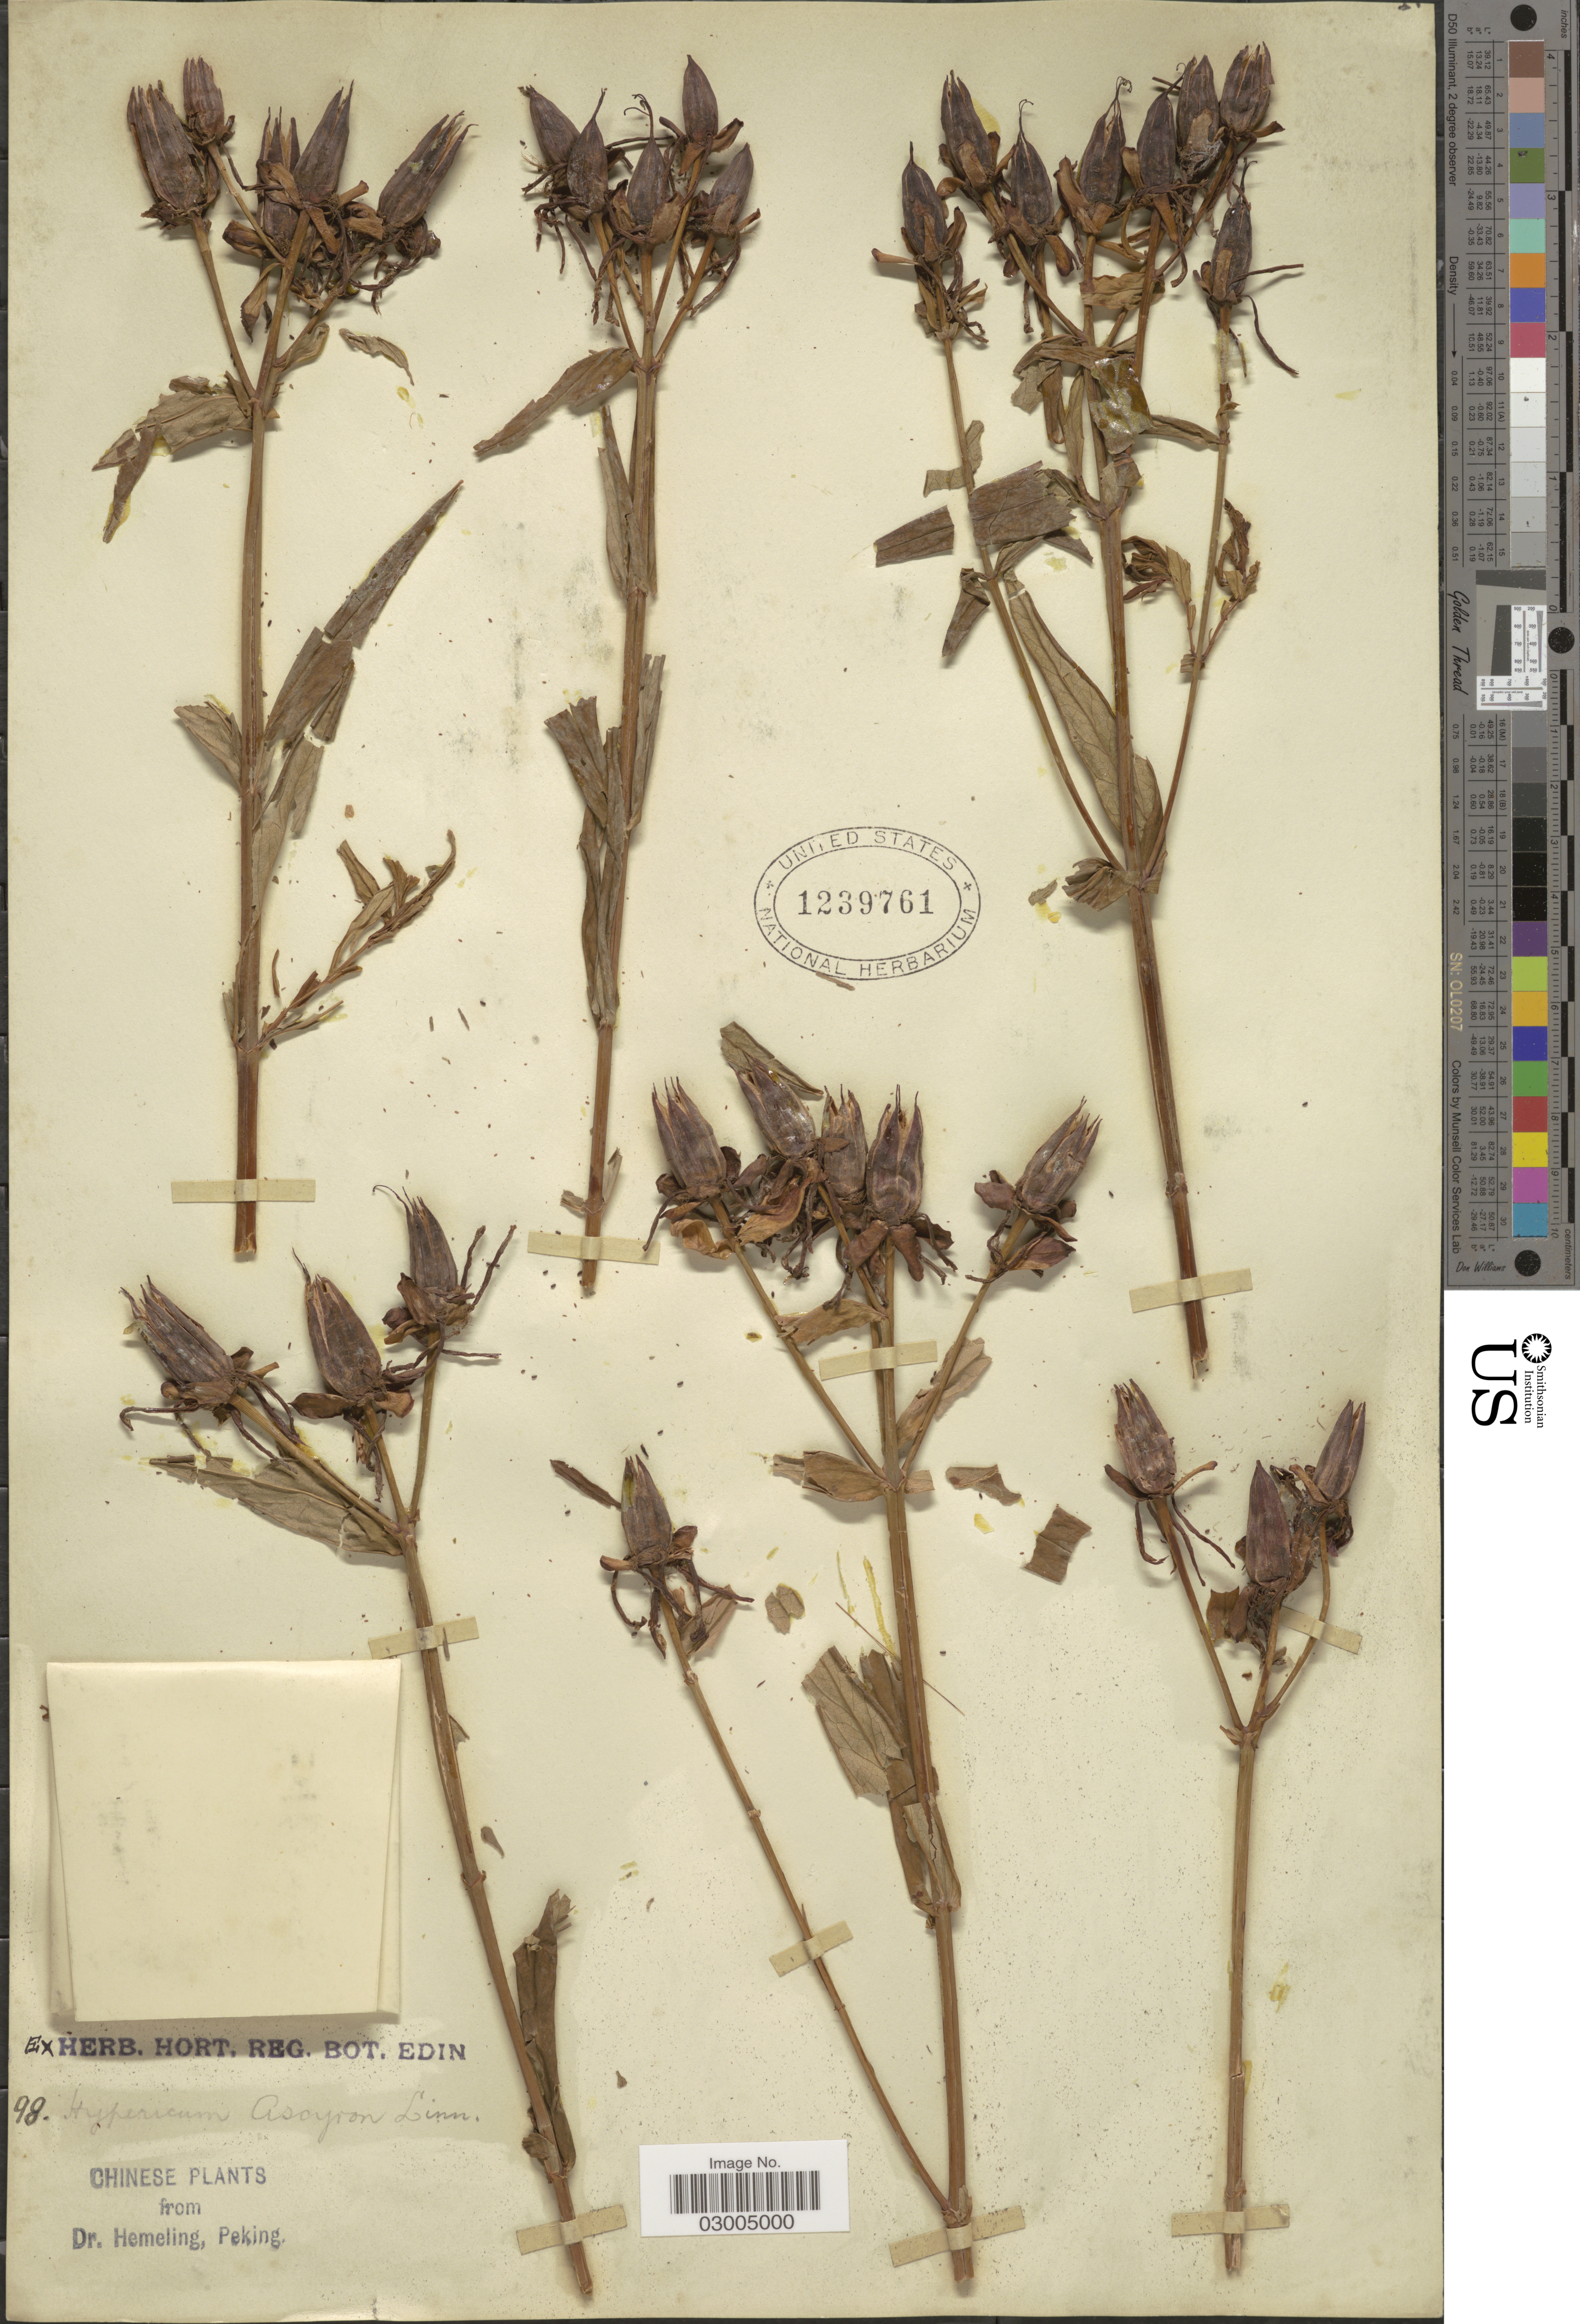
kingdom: Plantae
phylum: Tracheophyta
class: Magnoliopsida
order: Malpighiales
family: Hypericaceae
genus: Hypericum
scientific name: Hypericum ascyron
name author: L.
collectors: -. Hemeling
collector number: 98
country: China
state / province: Beijing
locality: Peking.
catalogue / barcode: US 1239761